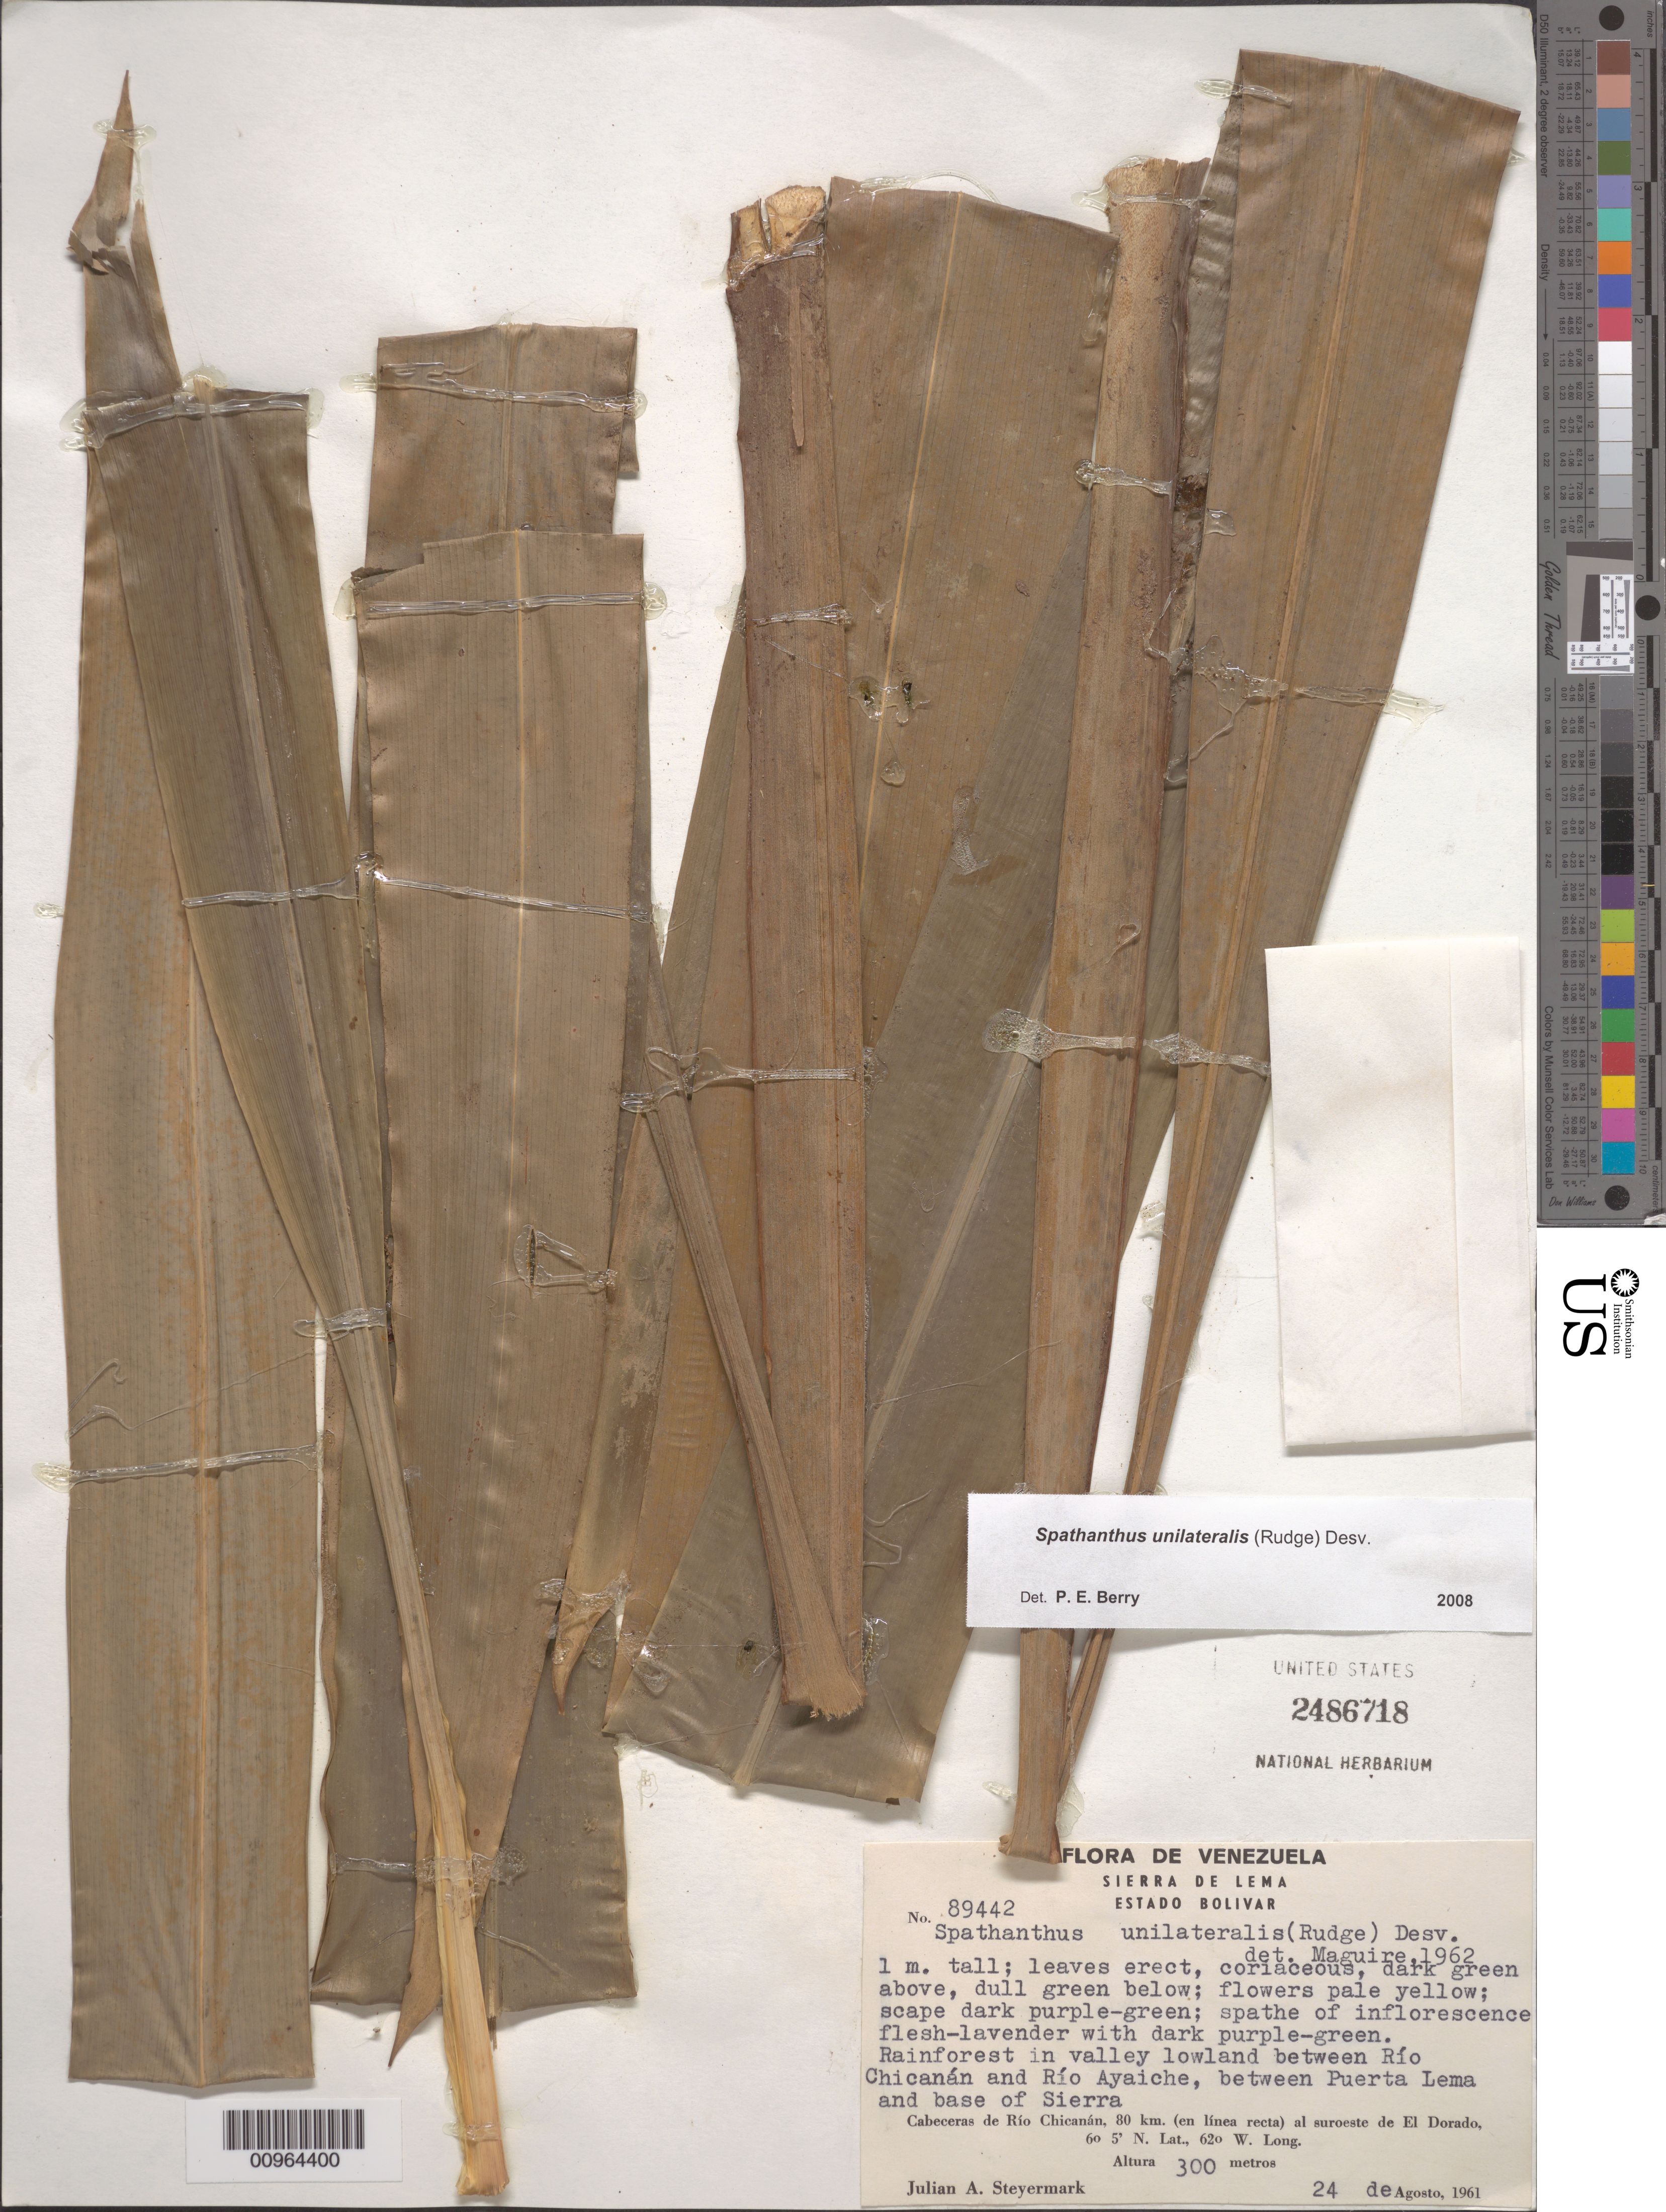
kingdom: Plantae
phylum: Tracheophyta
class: Liliopsida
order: Poales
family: Rapateaceae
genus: Spathanthus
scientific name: Spathanthus unilateralis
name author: (Rudge) Desv.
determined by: Berry, P. E., (WIS), University of Wisconsin - Madison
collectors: J. Steyermark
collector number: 89442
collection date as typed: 24-Aug-61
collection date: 1961-08-24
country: Venezuela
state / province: Bolívar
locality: Sierra de Lema, Cabaceras de Río Chicanan, 80 km in straight line to SW of El Dorado, between Río Chicanan and Río Ayaiche, between Puerta Lema and base of Sierra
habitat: Rainforest in valley lowland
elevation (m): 300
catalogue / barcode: US 2486718